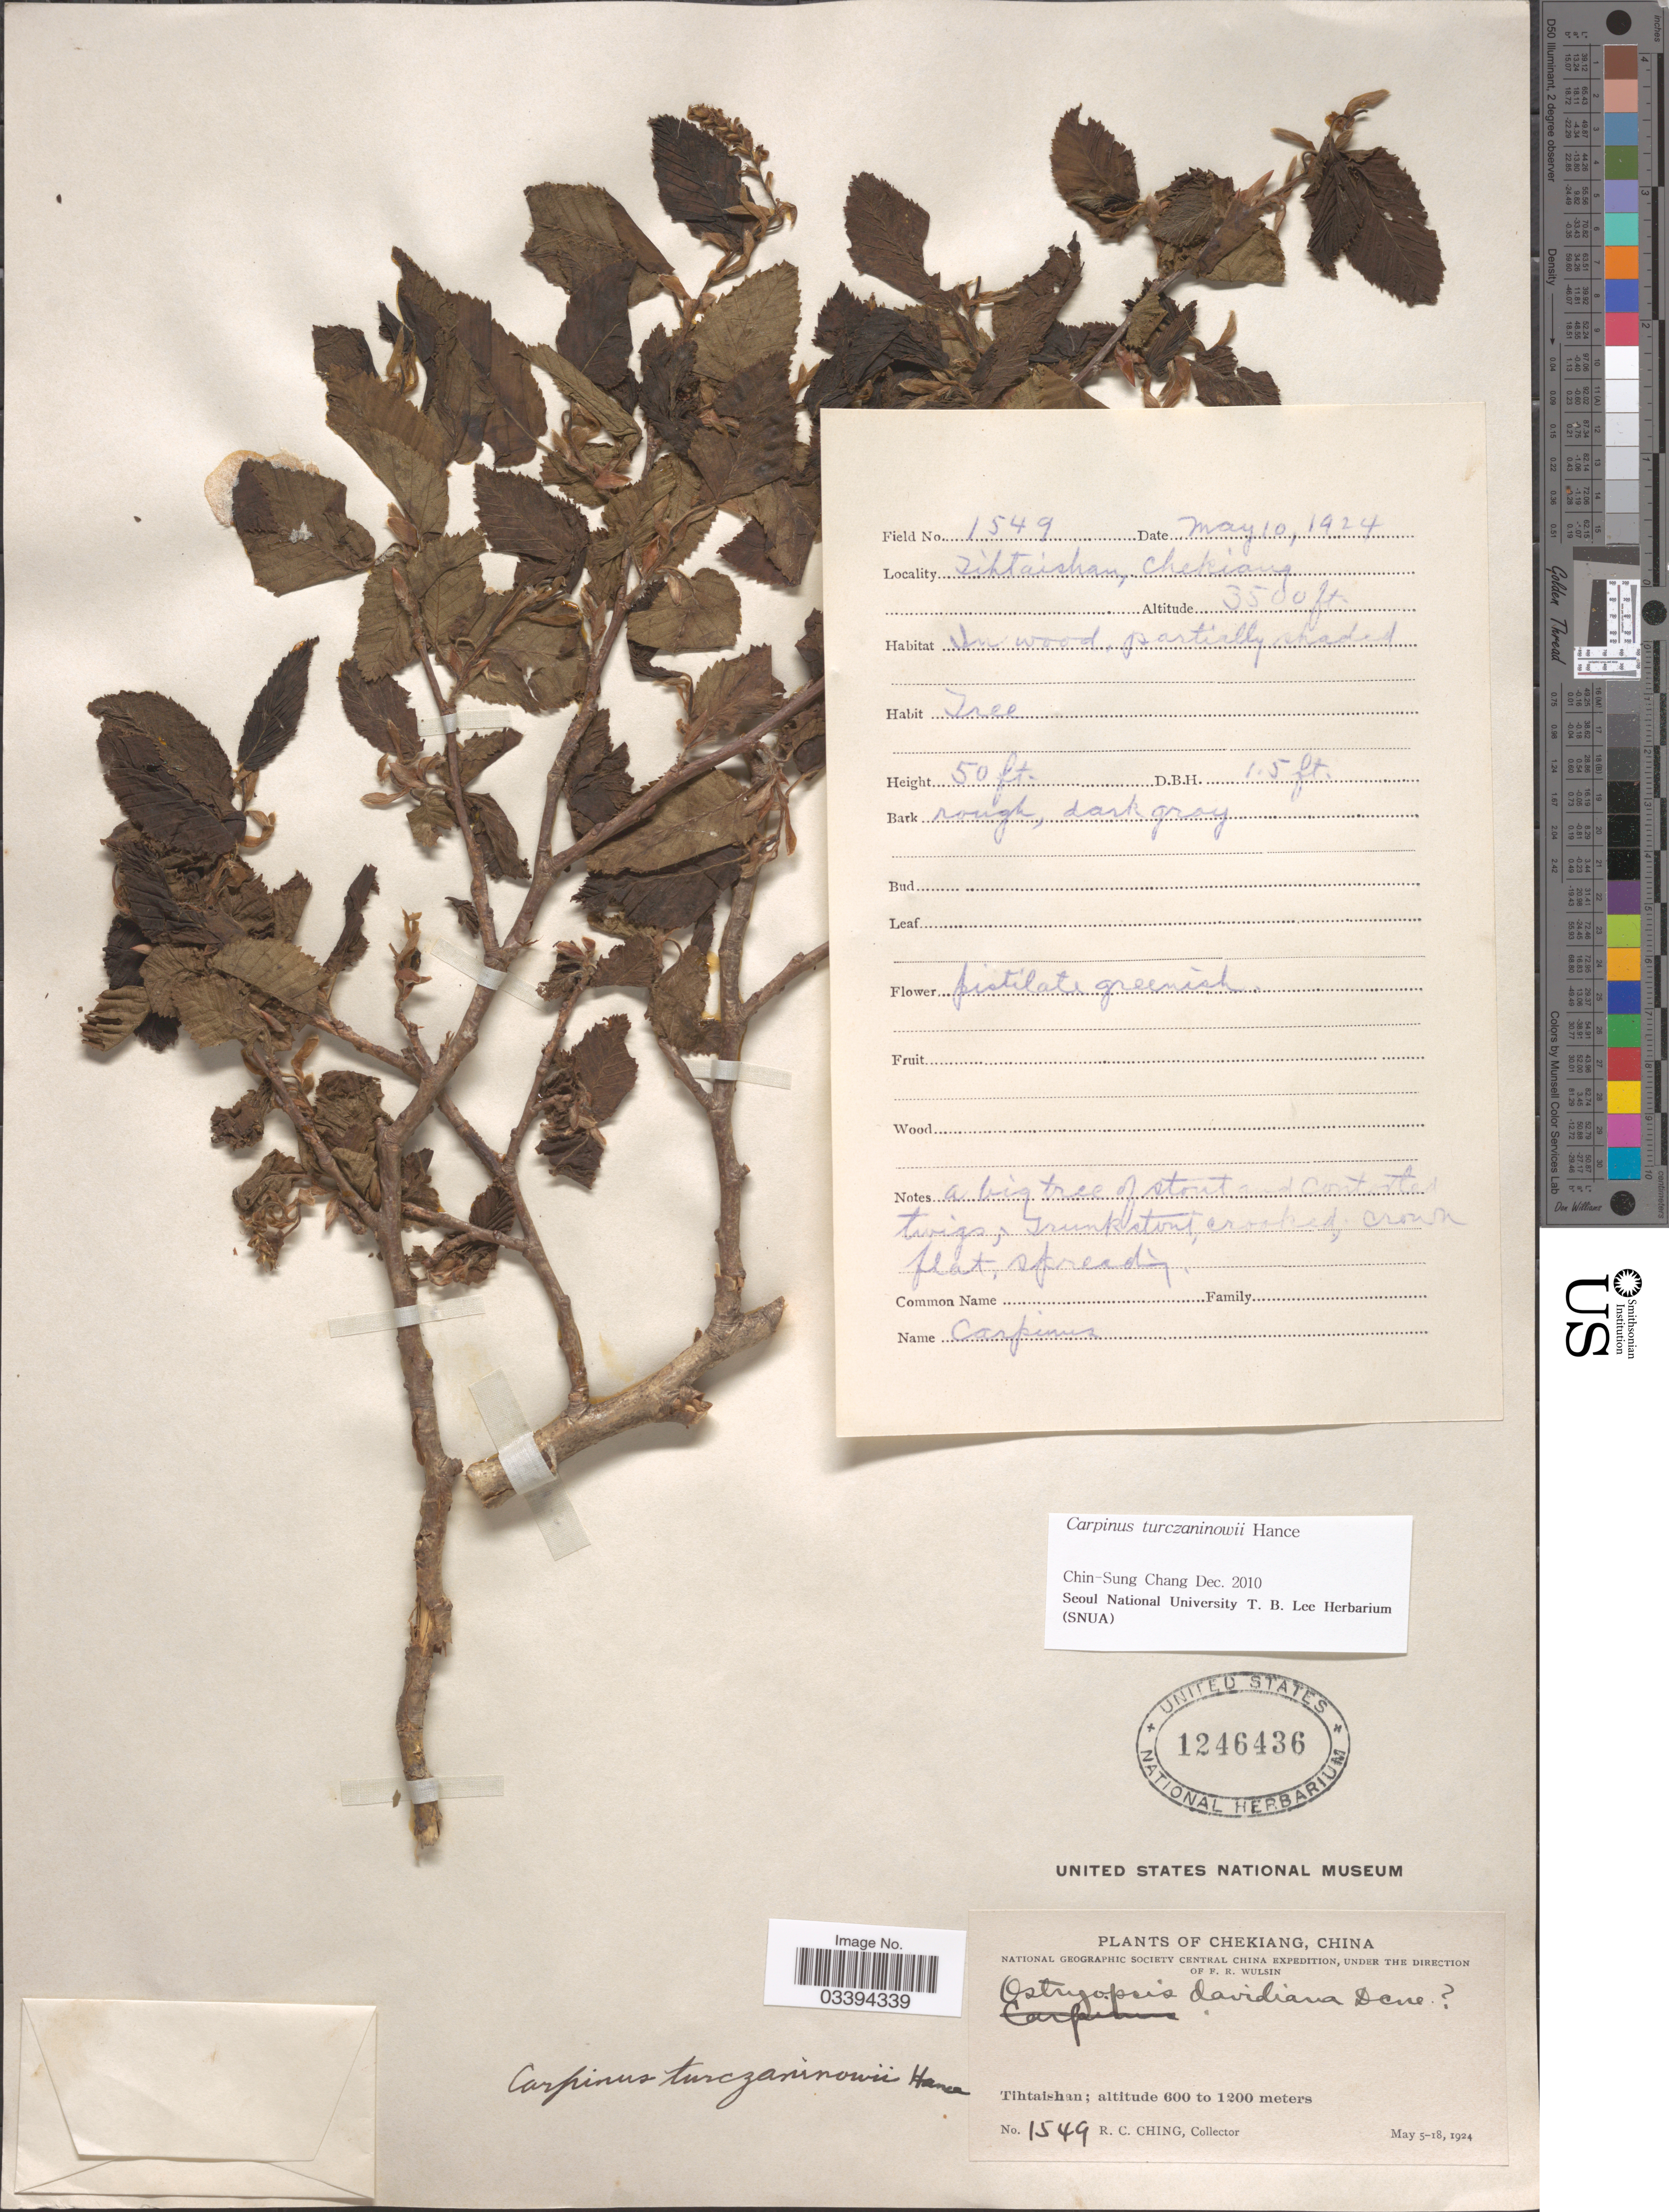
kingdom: Plantae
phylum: Tracheophyta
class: Magnoliopsida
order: Fagales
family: Betulaceae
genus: Carpinus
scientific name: Carpinus turczaninowii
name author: Hance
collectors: R. C. Ching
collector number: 1549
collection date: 1924-05-10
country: China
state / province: Zhejiang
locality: Chekiang. Tihtaishan.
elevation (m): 1067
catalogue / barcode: US 1246436